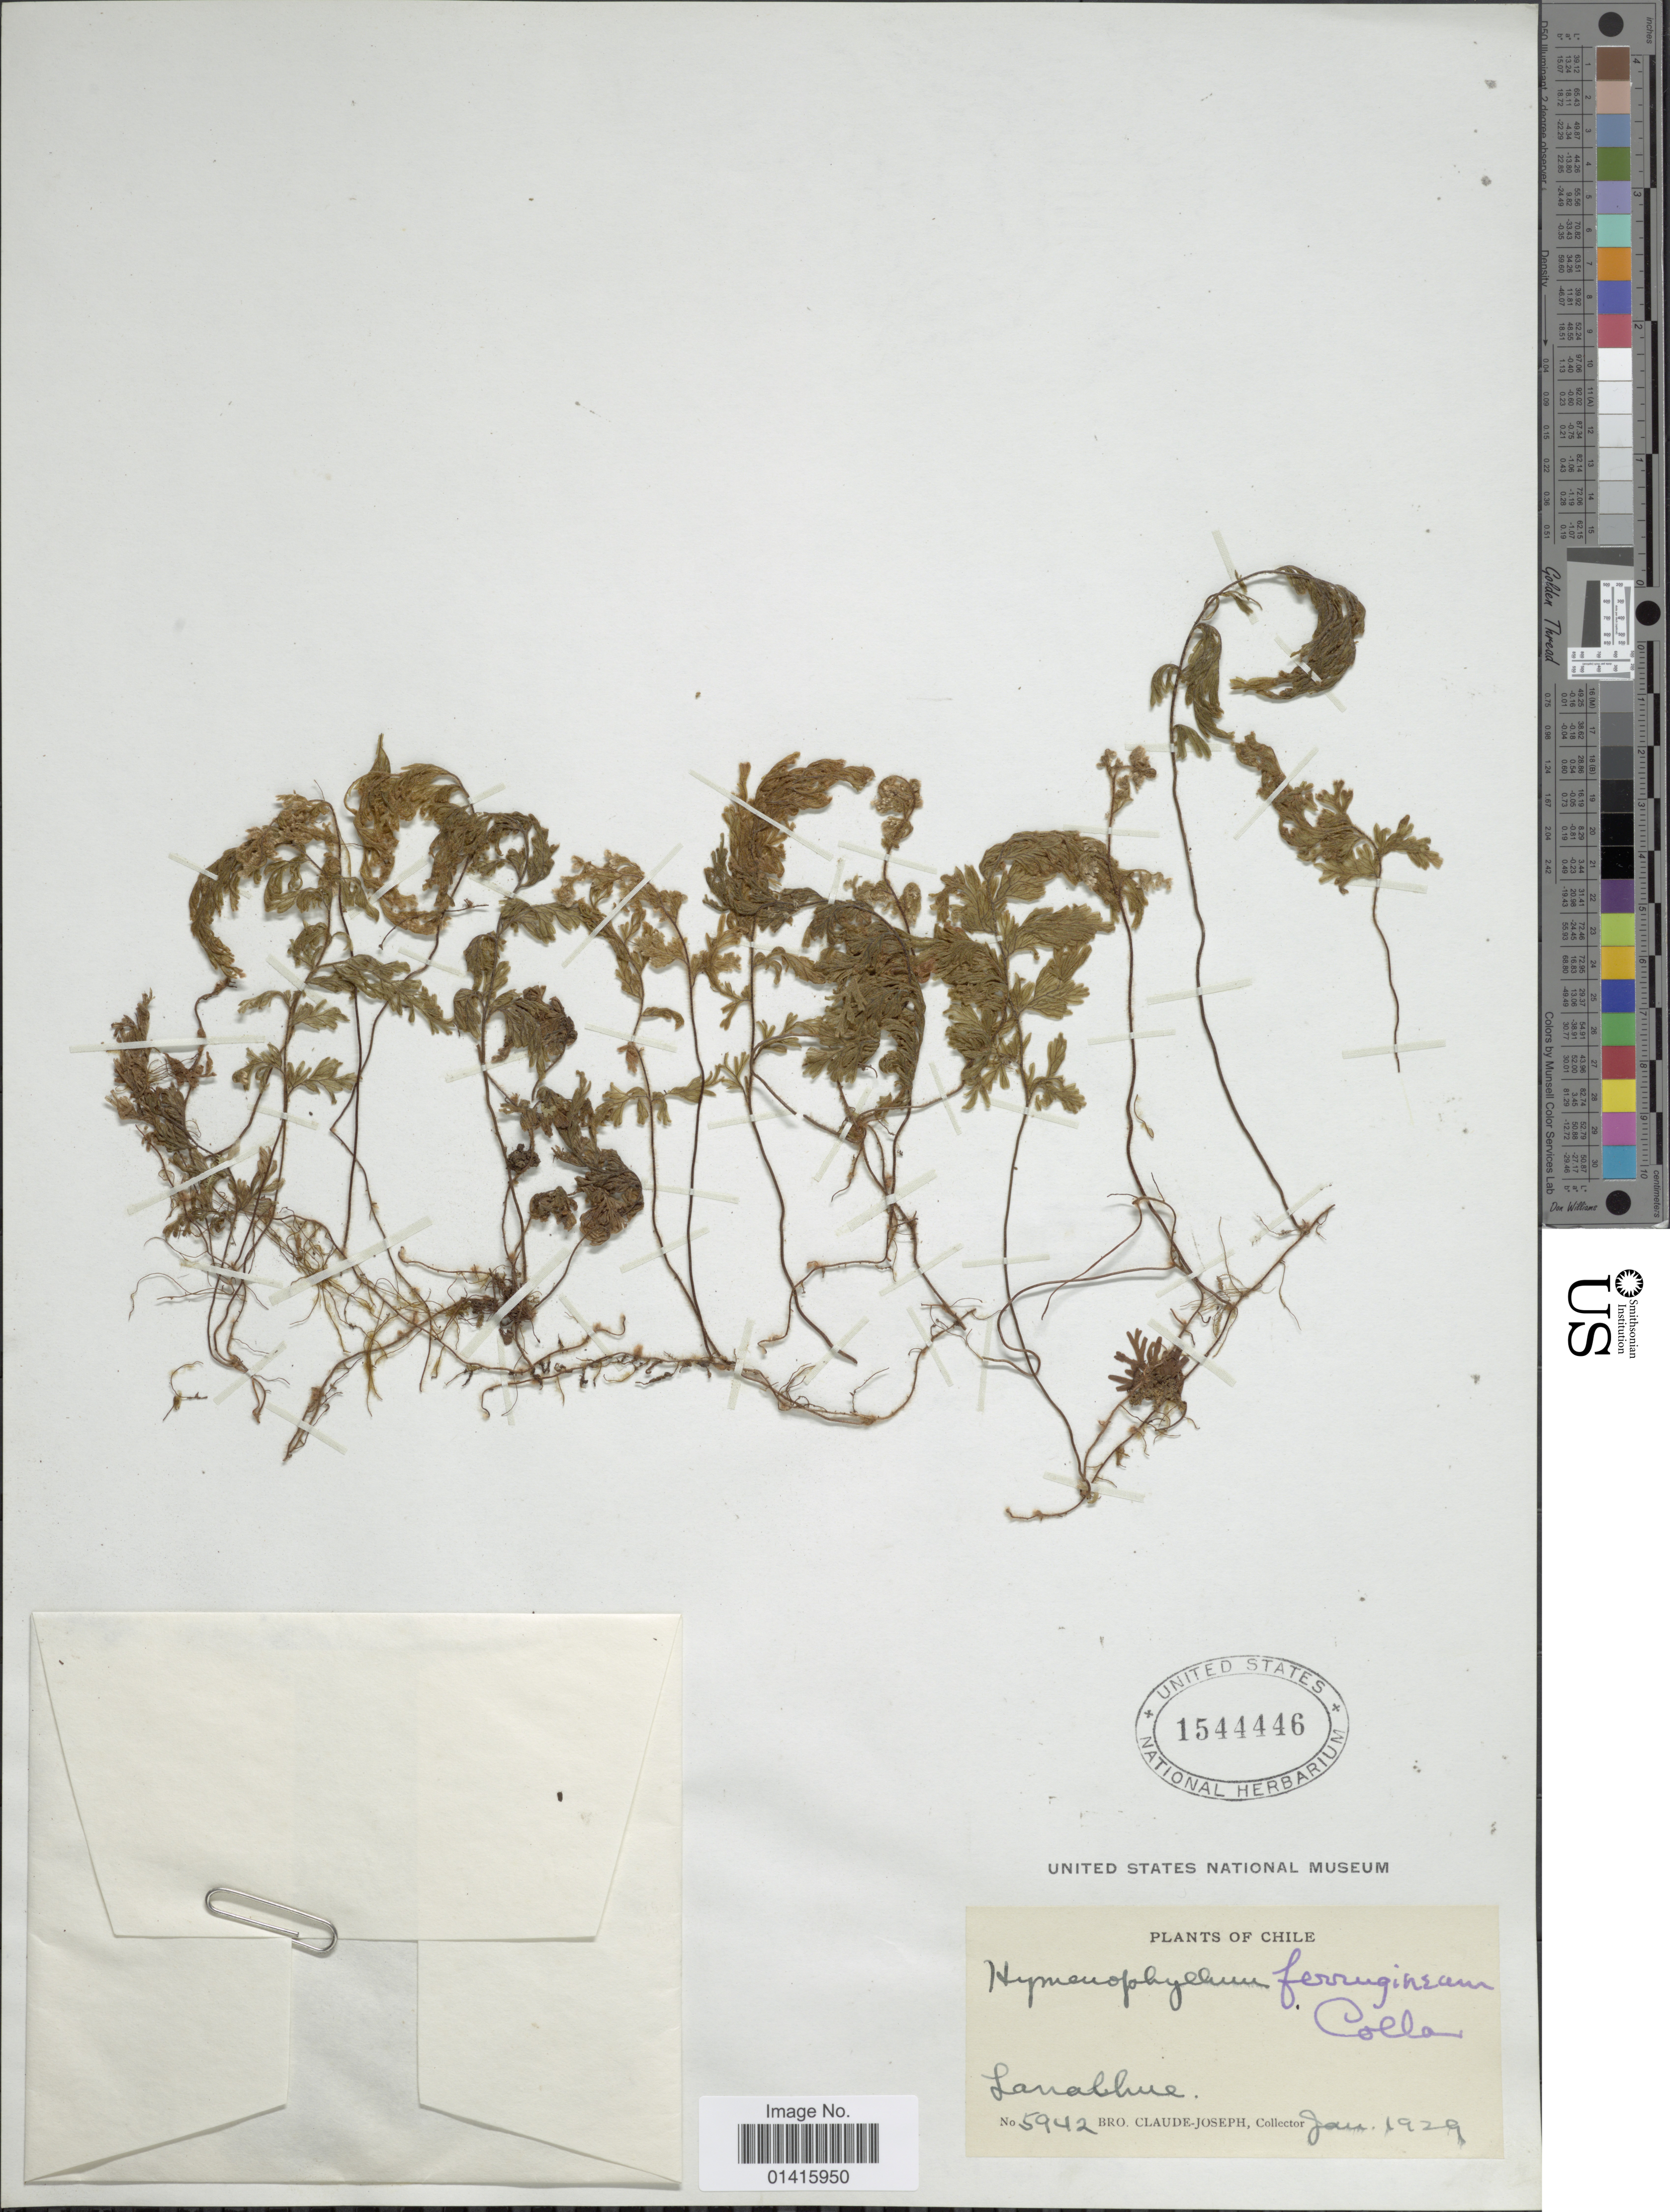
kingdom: Plantae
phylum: Tracheophyta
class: Polypodiopsida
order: Hymenophyllales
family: Hymenophyllaceae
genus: Hymenophyllum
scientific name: Hymenophyllum ferrugineum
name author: Colla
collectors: Bro. Claude-Joseph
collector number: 5942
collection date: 1929-01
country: Chile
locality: Lanalhue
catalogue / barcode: US 1544446